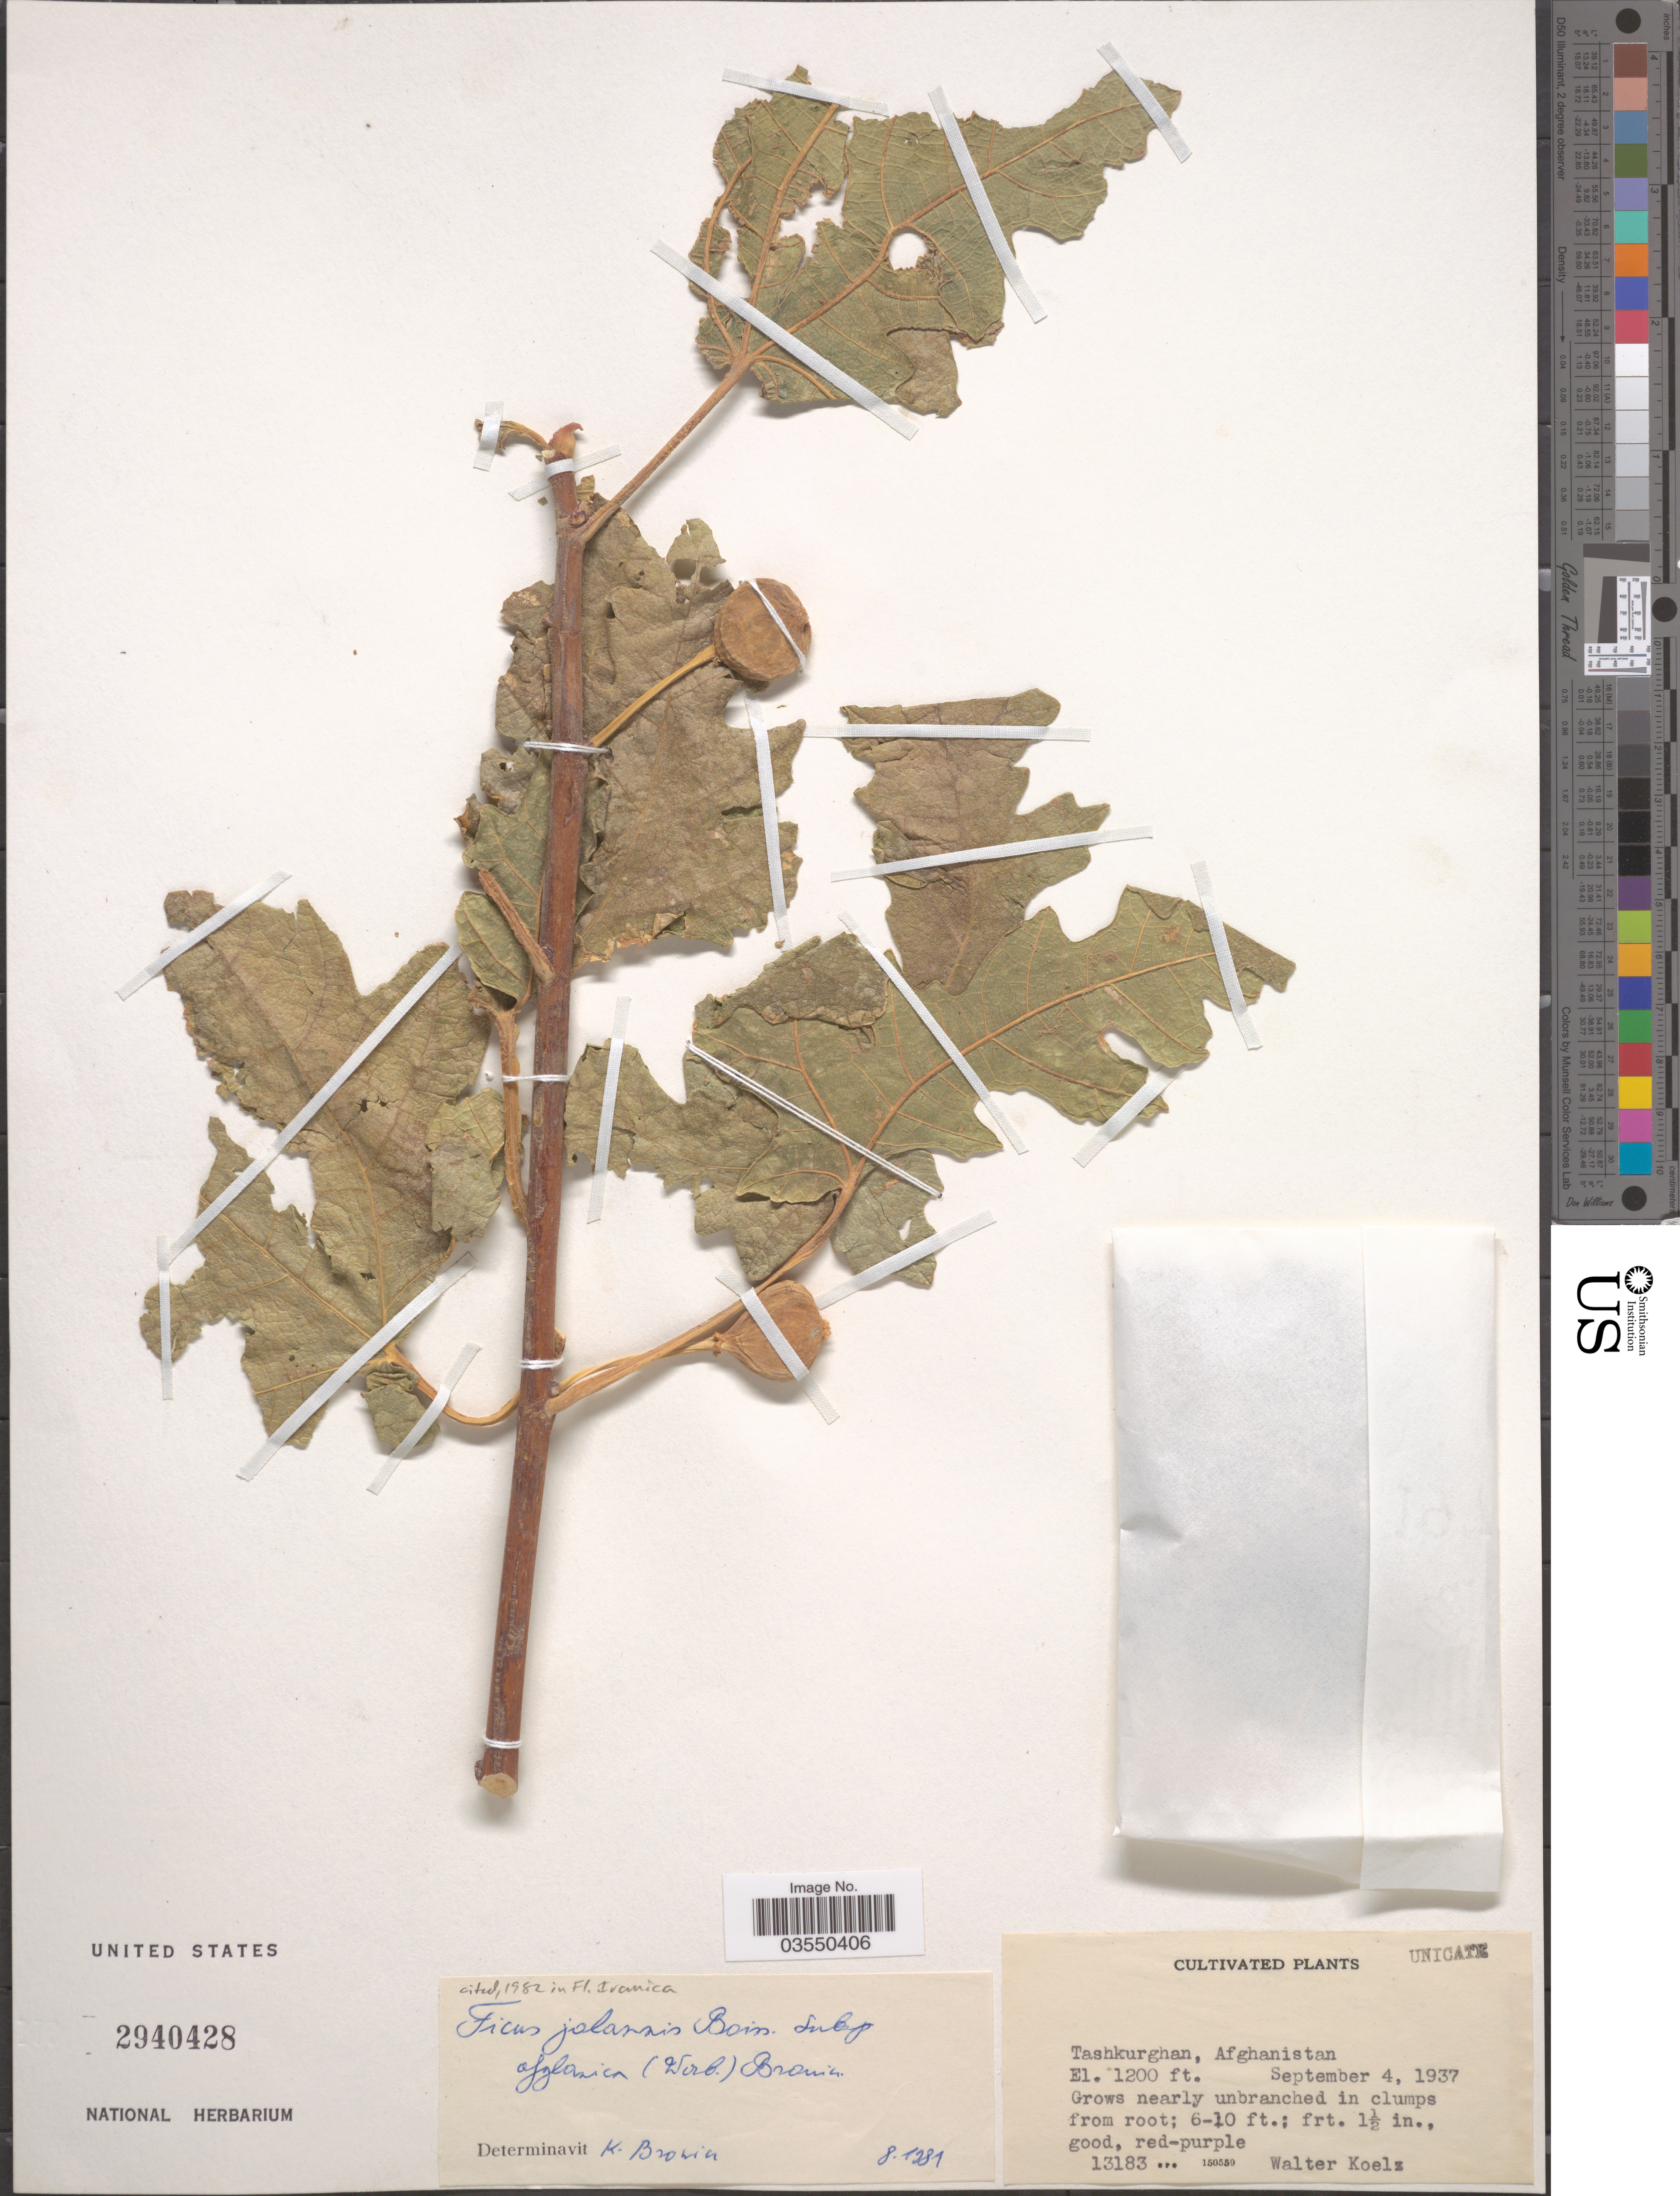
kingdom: Plantae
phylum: Tracheophyta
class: Magnoliopsida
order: Rosales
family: Moraceae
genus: Ficus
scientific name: Ficus johannis subsp. afghanistanica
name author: (Warb.) Browicz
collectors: W. N. Koelz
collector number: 13183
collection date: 1937-09-04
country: Afghanistan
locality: Tashkurghan.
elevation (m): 366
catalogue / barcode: US 2940428